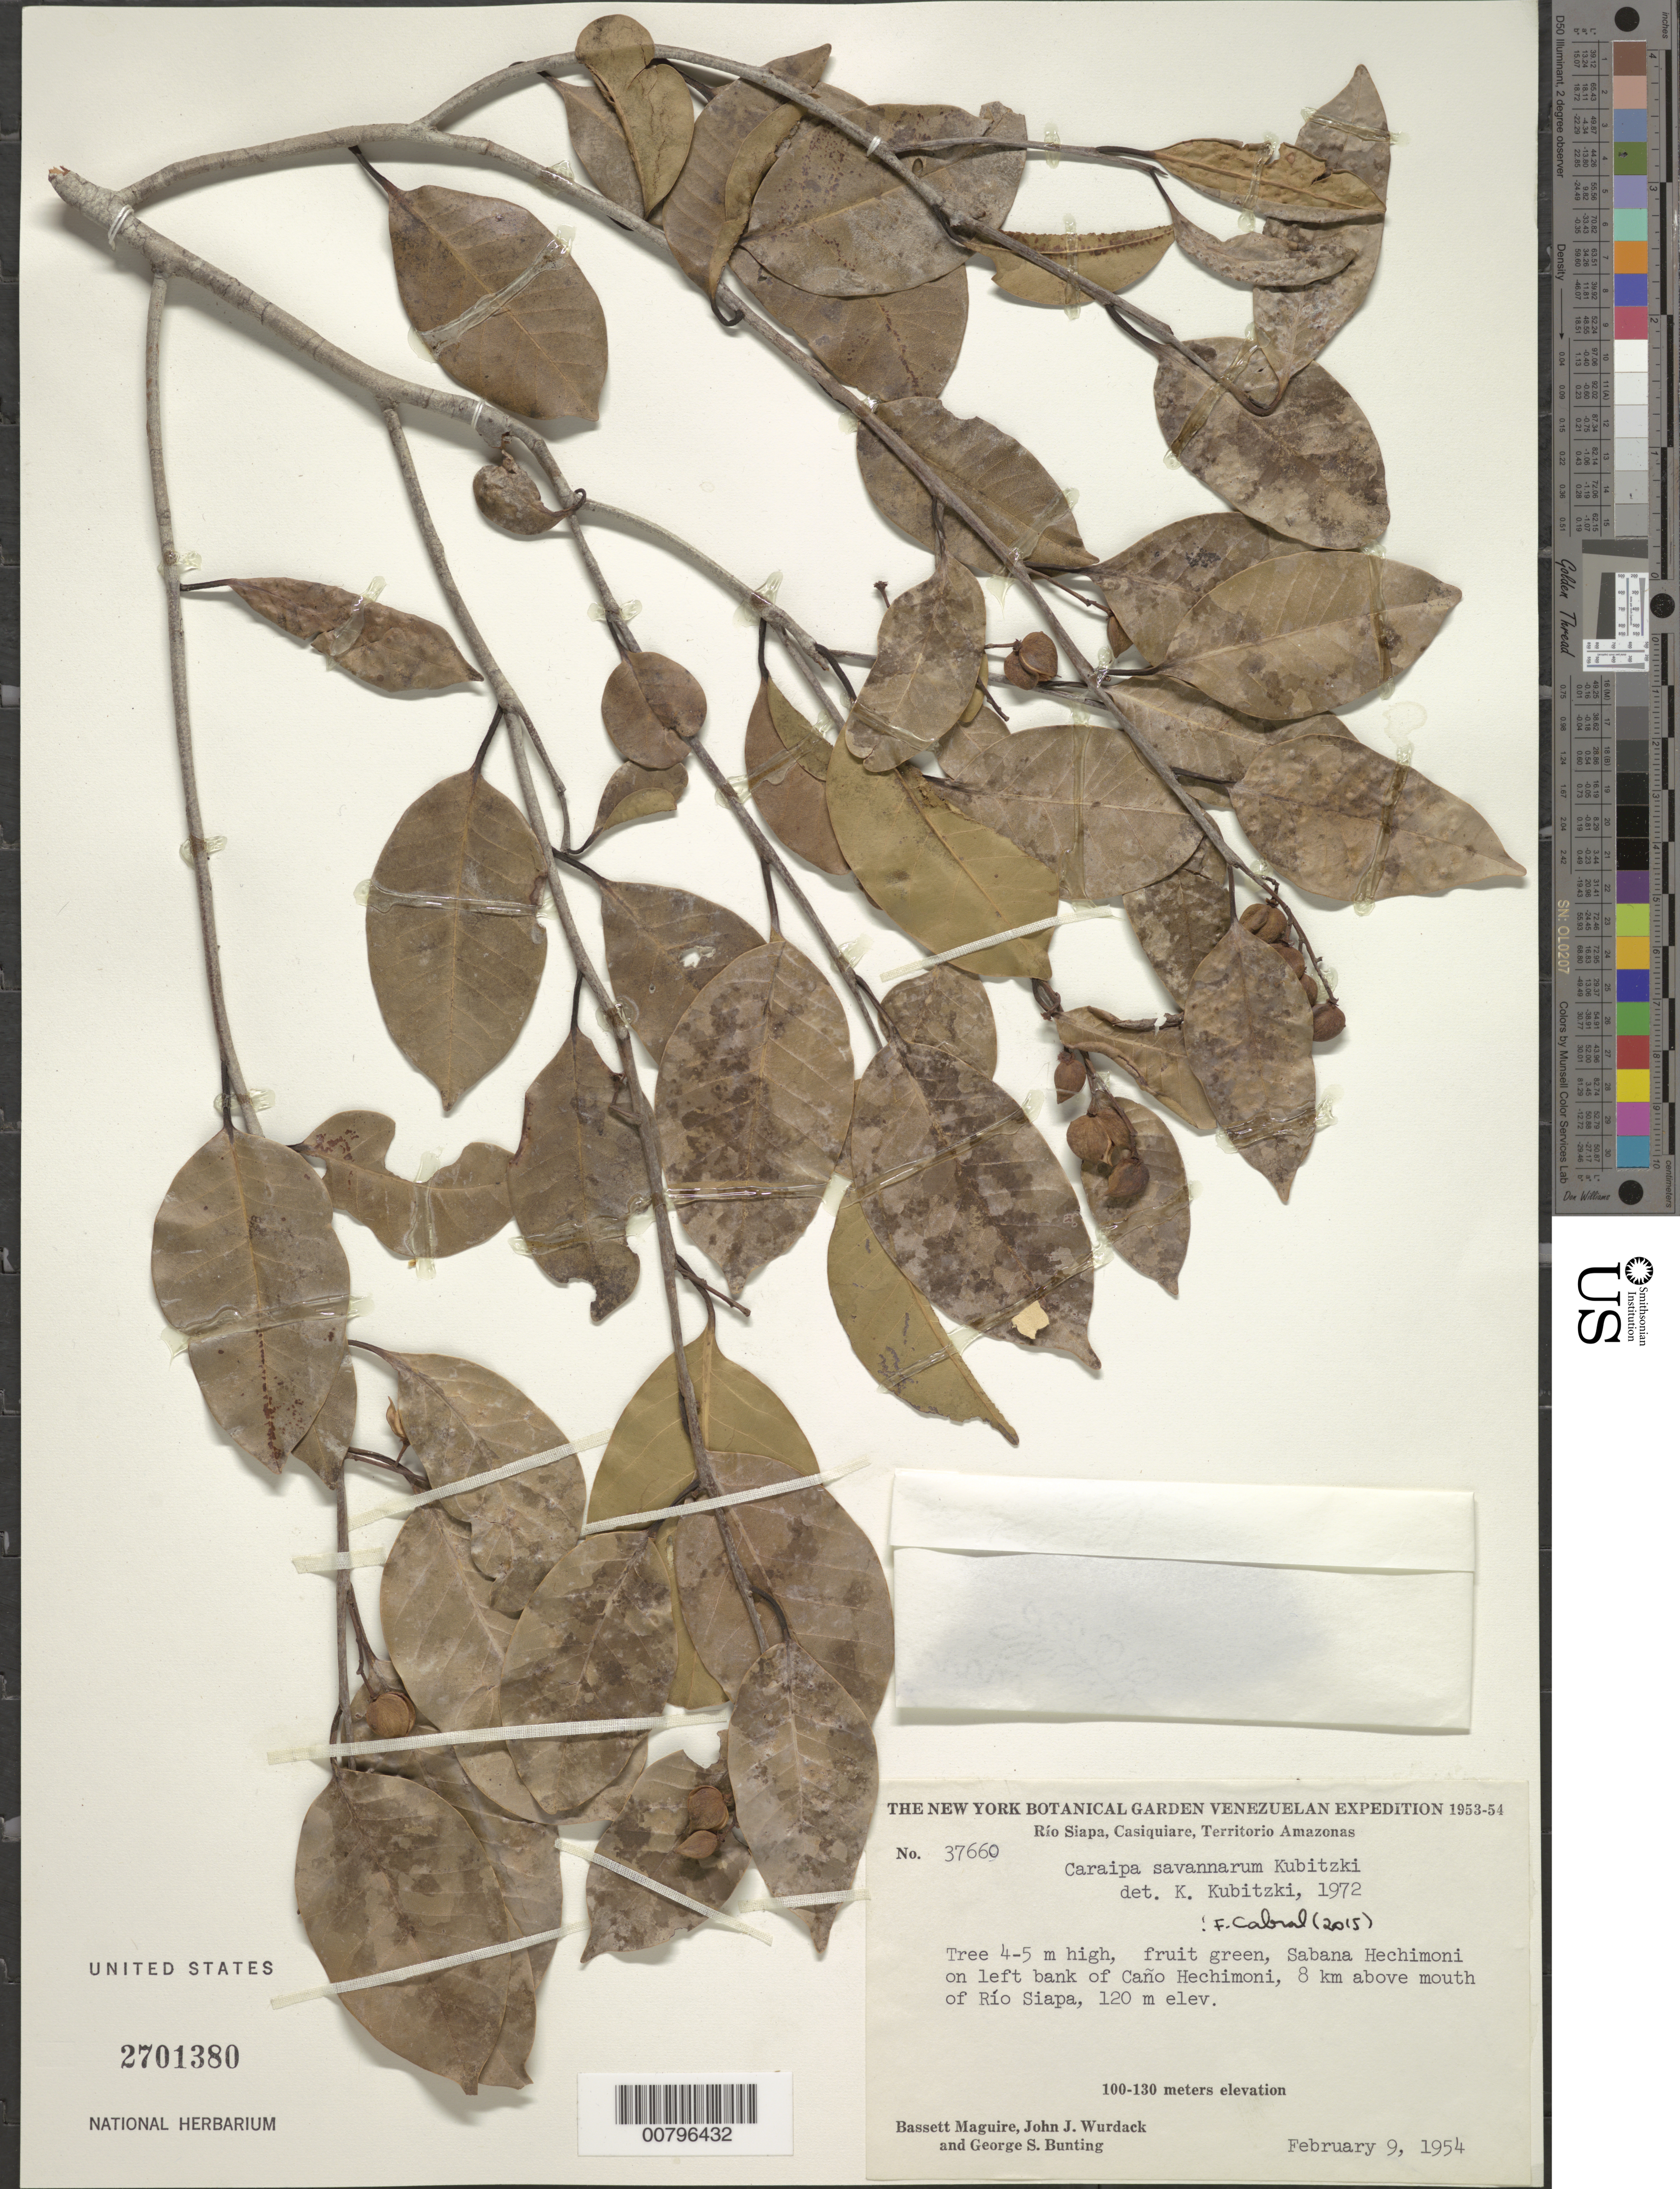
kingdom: Plantae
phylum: Tracheophyta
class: Magnoliopsida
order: Malpighiales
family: Calophyllaceae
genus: Caraipa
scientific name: Caraipa savannarum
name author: Kubitzki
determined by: Kubitzki, Klaus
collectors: B. Maguire, J. J. Wurdack & G. S. Bunting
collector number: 37660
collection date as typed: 9-Feb-54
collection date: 1954-02-09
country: Venezuela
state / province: Amazonas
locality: Sabana Hechimoni, 8 km above mouth of Caño Hechimoni; Río Siapa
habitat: Savanna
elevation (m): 120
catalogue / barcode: US 2701380